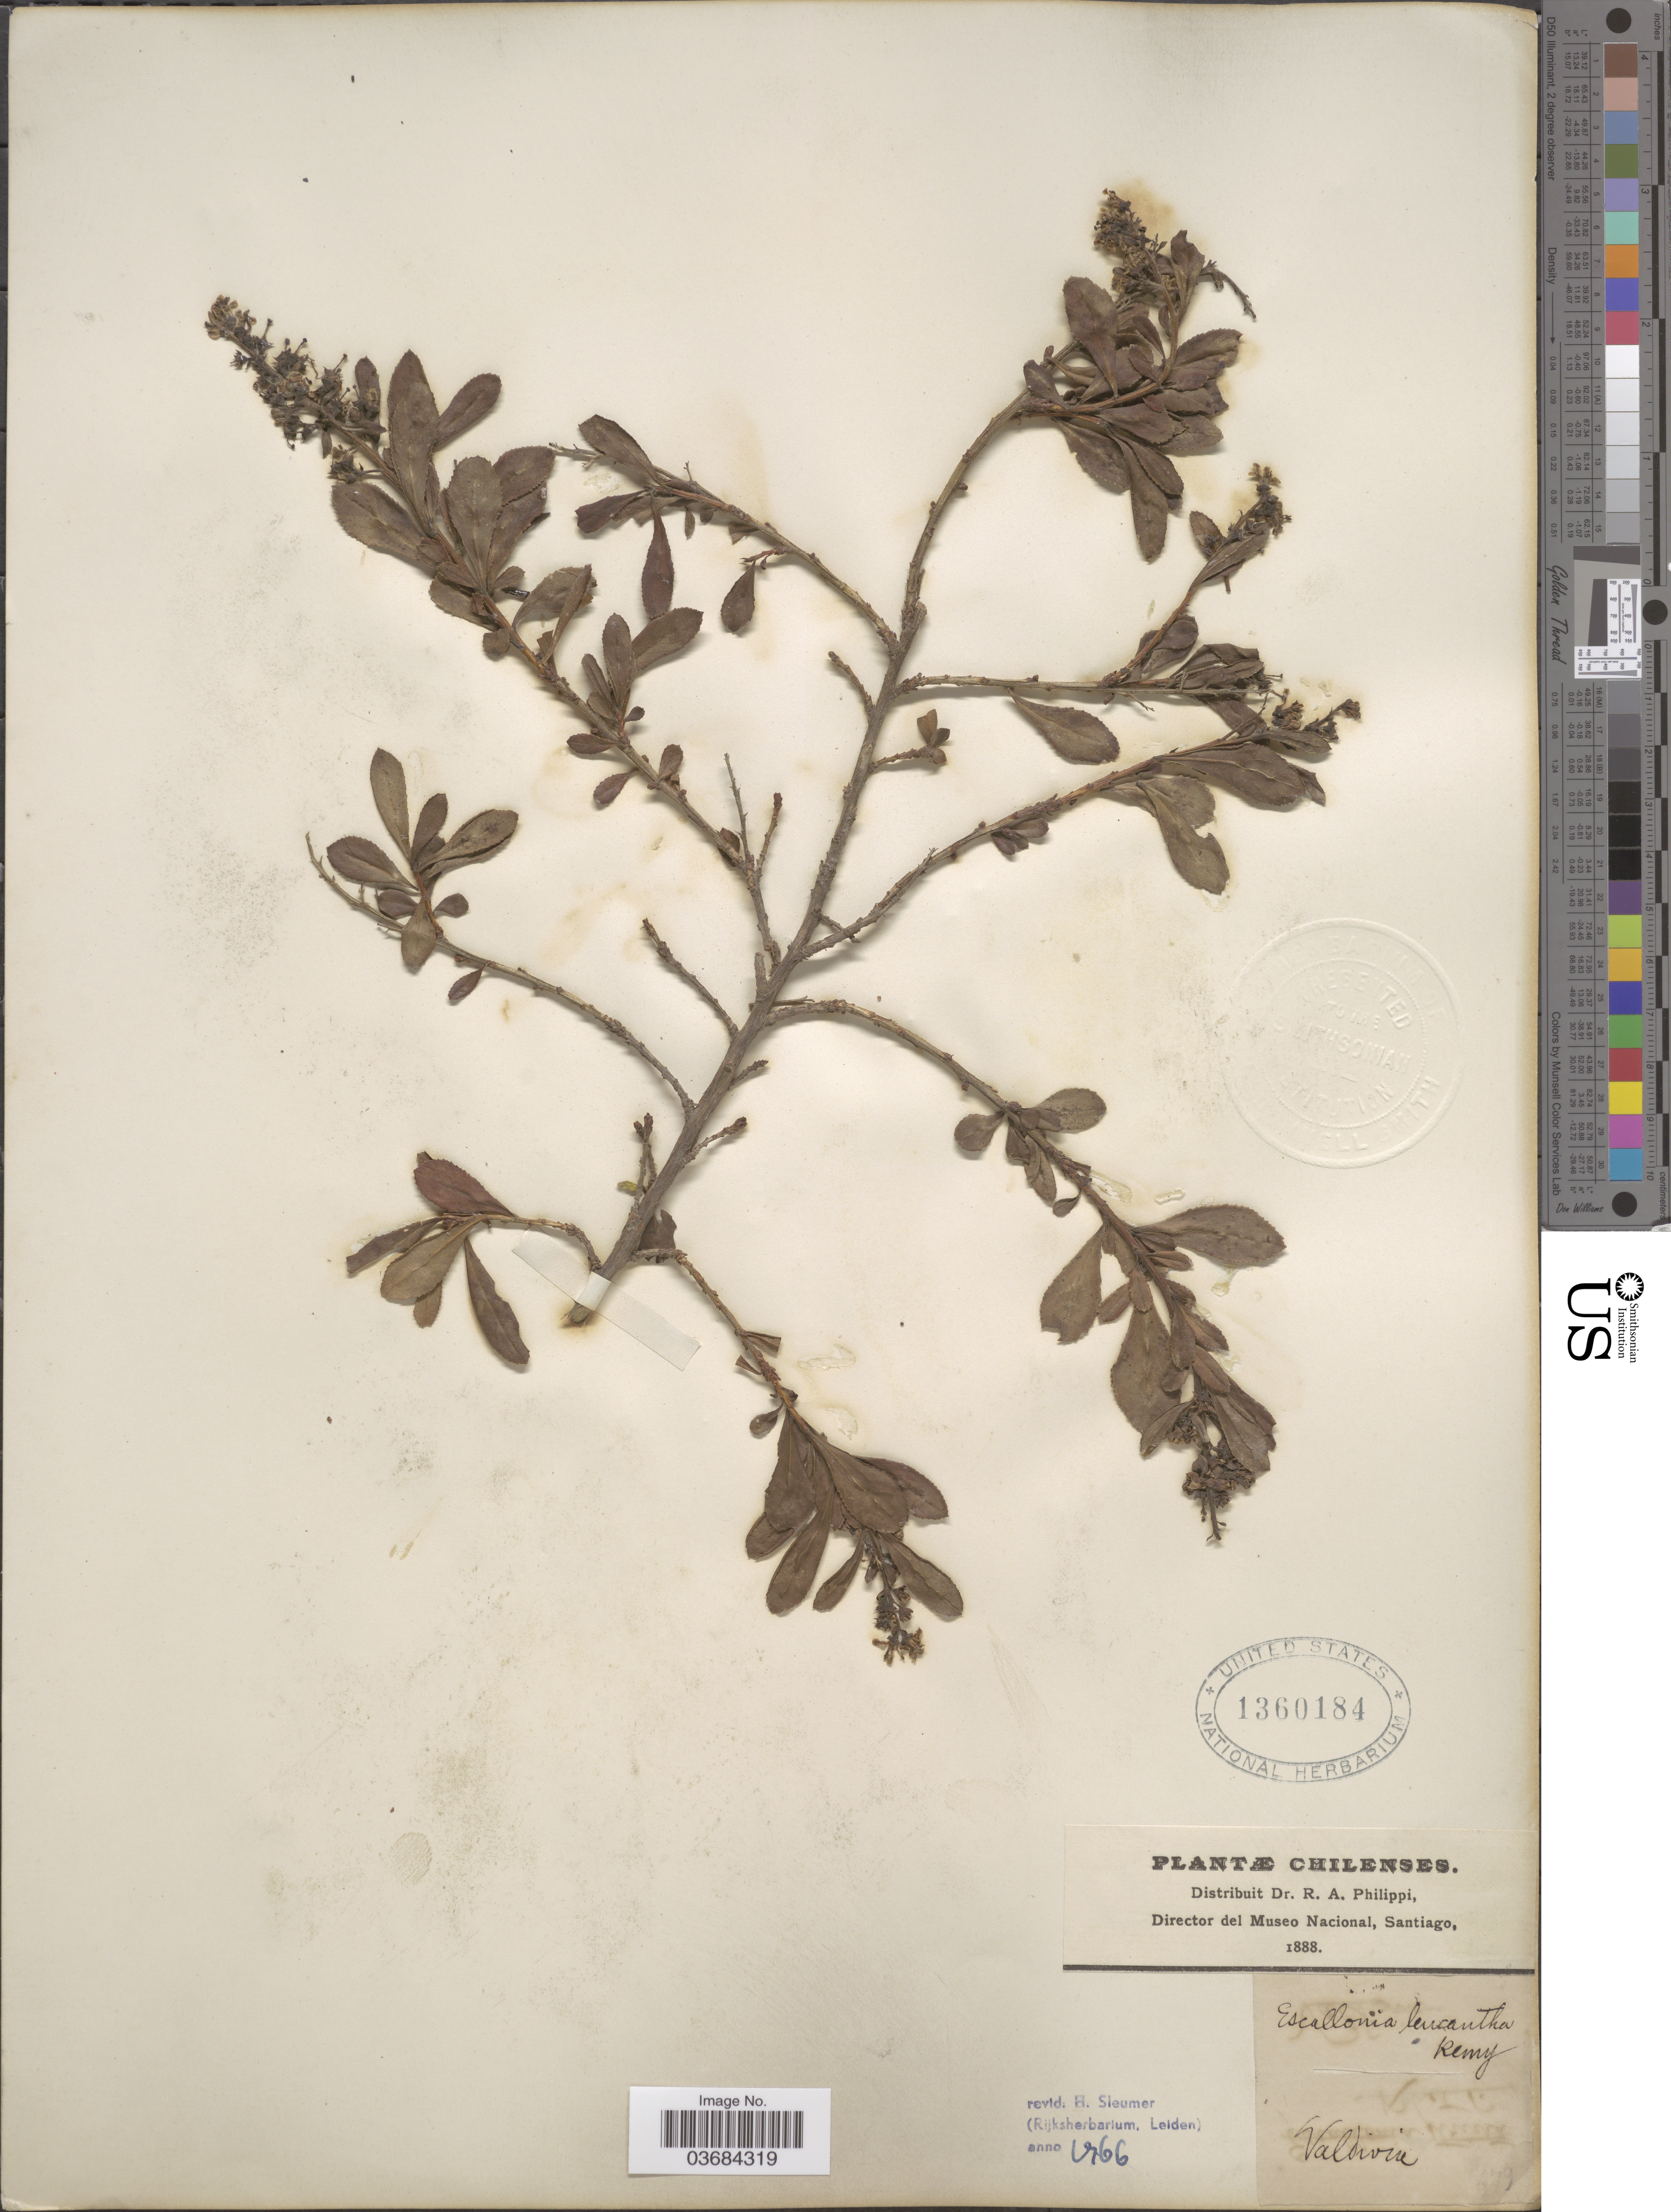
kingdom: Plantae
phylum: Tracheophyta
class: Magnoliopsida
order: Escalloniales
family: Escalloniaceae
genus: Escallonia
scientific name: Escallonia leucantha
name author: Remy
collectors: ex. herb. R.A. Philippi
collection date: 1888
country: Chile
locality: Valdivia.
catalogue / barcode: US 1360184